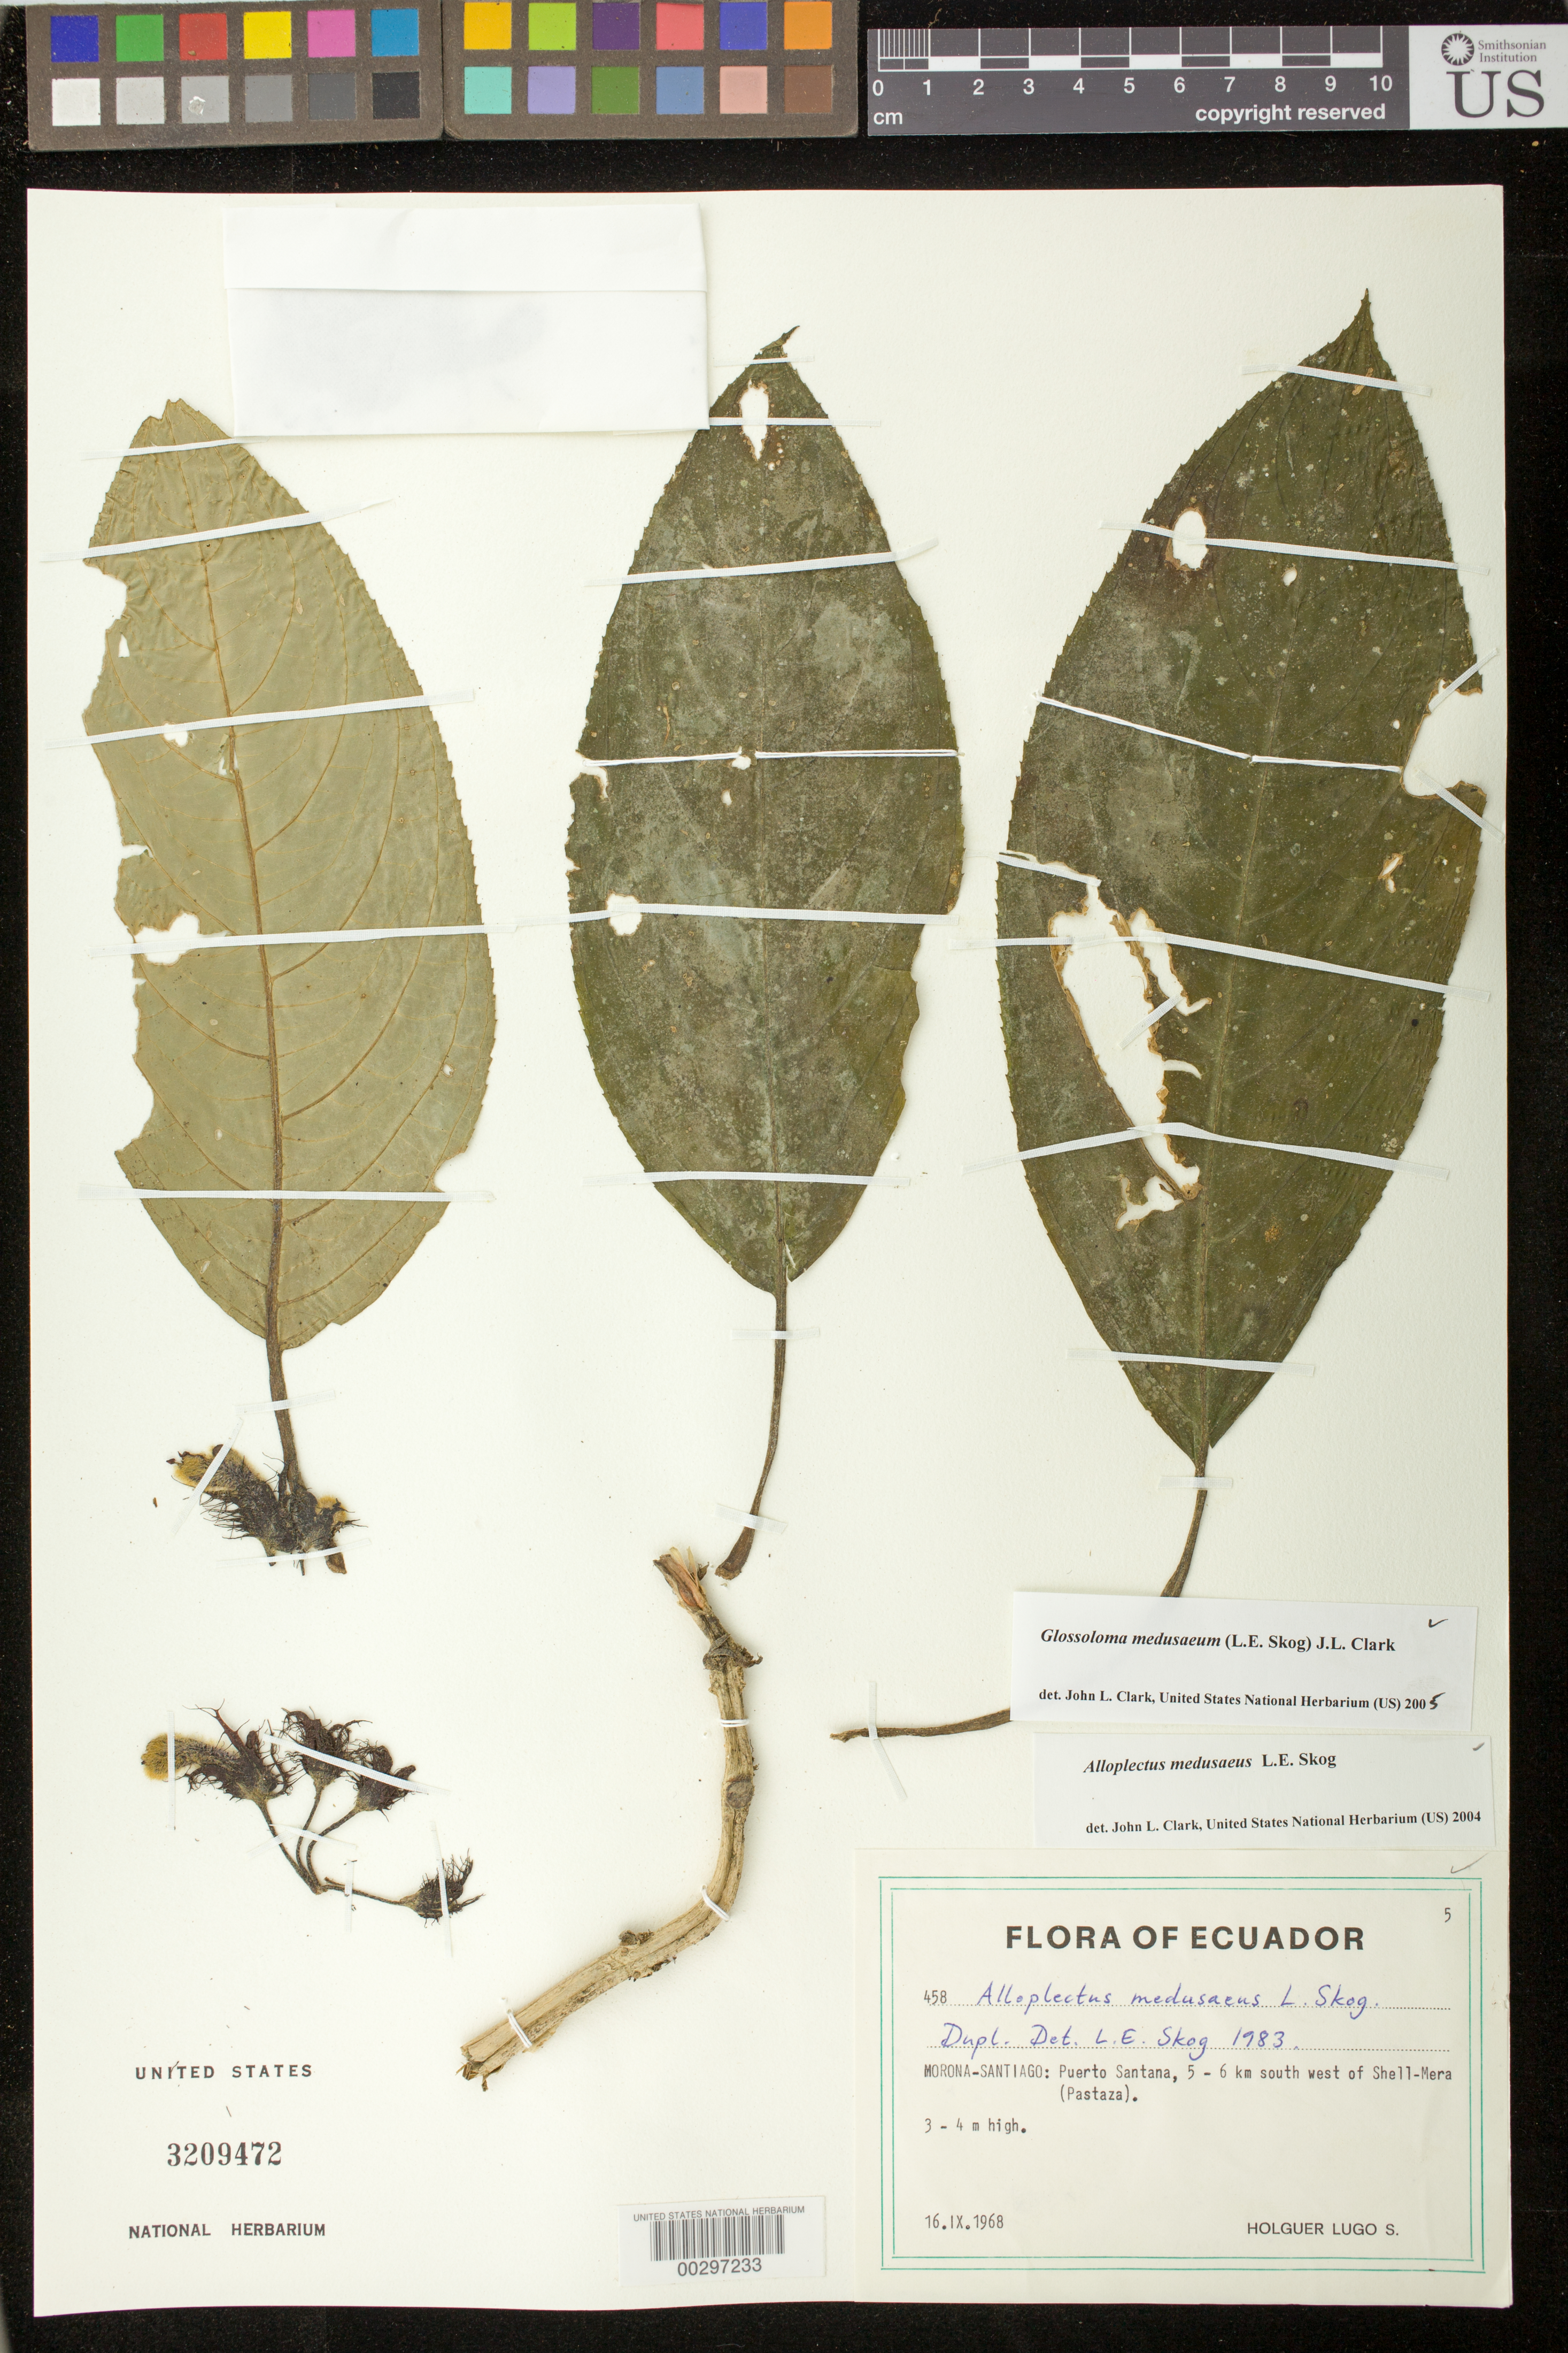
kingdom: Plantae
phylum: Tracheophyta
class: Magnoliopsida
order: Lamiales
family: Gesneriaceae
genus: Glossoloma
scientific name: Glossoloma medusaeum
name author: (L.E. Skog) J.L. Clark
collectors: H. Lugo S.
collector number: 458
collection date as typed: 16 Sep 1968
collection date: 1968-09-16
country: Ecuador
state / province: Morona-Santiago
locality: Puerto Santana; 5-6 km SW of Shell-Mera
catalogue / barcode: US 3209472